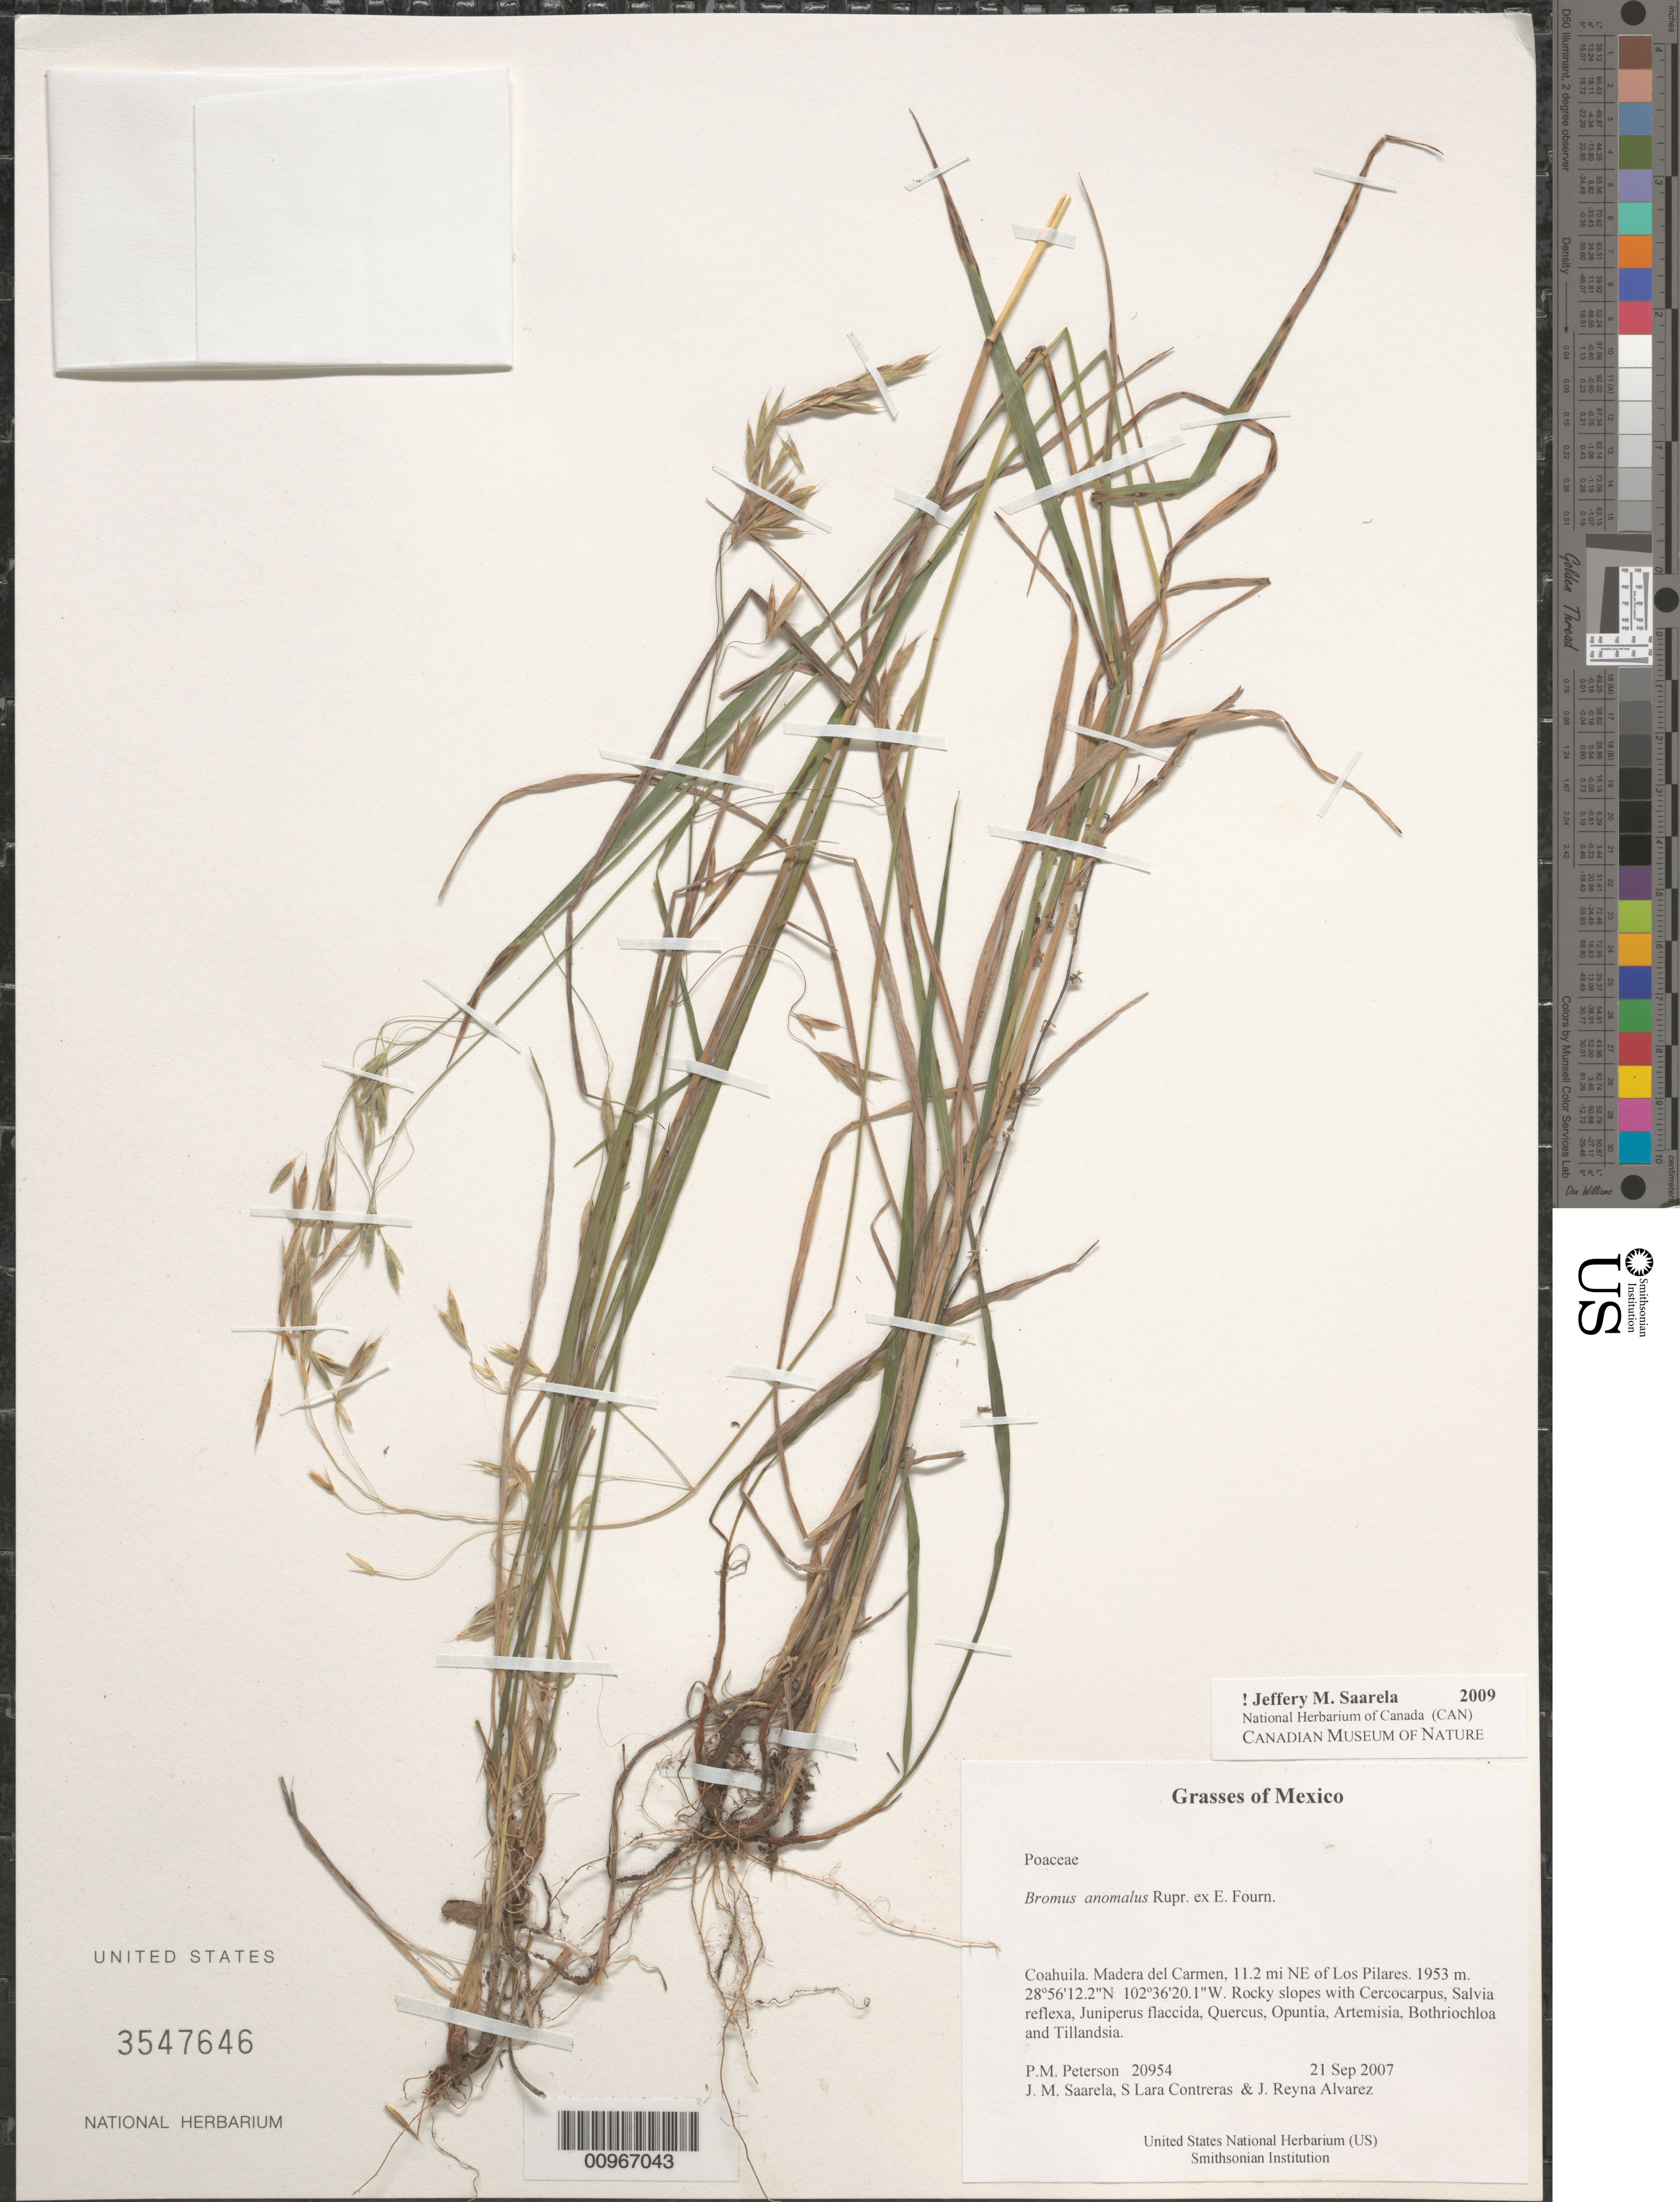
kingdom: Plantae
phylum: Tracheophyta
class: Liliopsida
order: Poales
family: Poaceae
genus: Bromus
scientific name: Bromus anomalus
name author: Rupr. ex E. Fourn.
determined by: Saarela, J. M., (CAN), Canadian Museum of Nature (CANADA)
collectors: P. M. Peterson, J. Saarela, S. Lara Contreras & J. Reyna Alvarez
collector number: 20954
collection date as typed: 21 Sep 2007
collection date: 2007-09-21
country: Mexico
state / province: Coahuila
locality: Madera del Carmen, 11.2 mi NE of Los Pilares.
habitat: Rocky slopes with Cercocarpus, Salvia reflexa, Juniperus flaccida, Quercus, Opuntia, Artemisia, Bothriochloa and Tillandsia.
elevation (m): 1953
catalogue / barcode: US 3547646